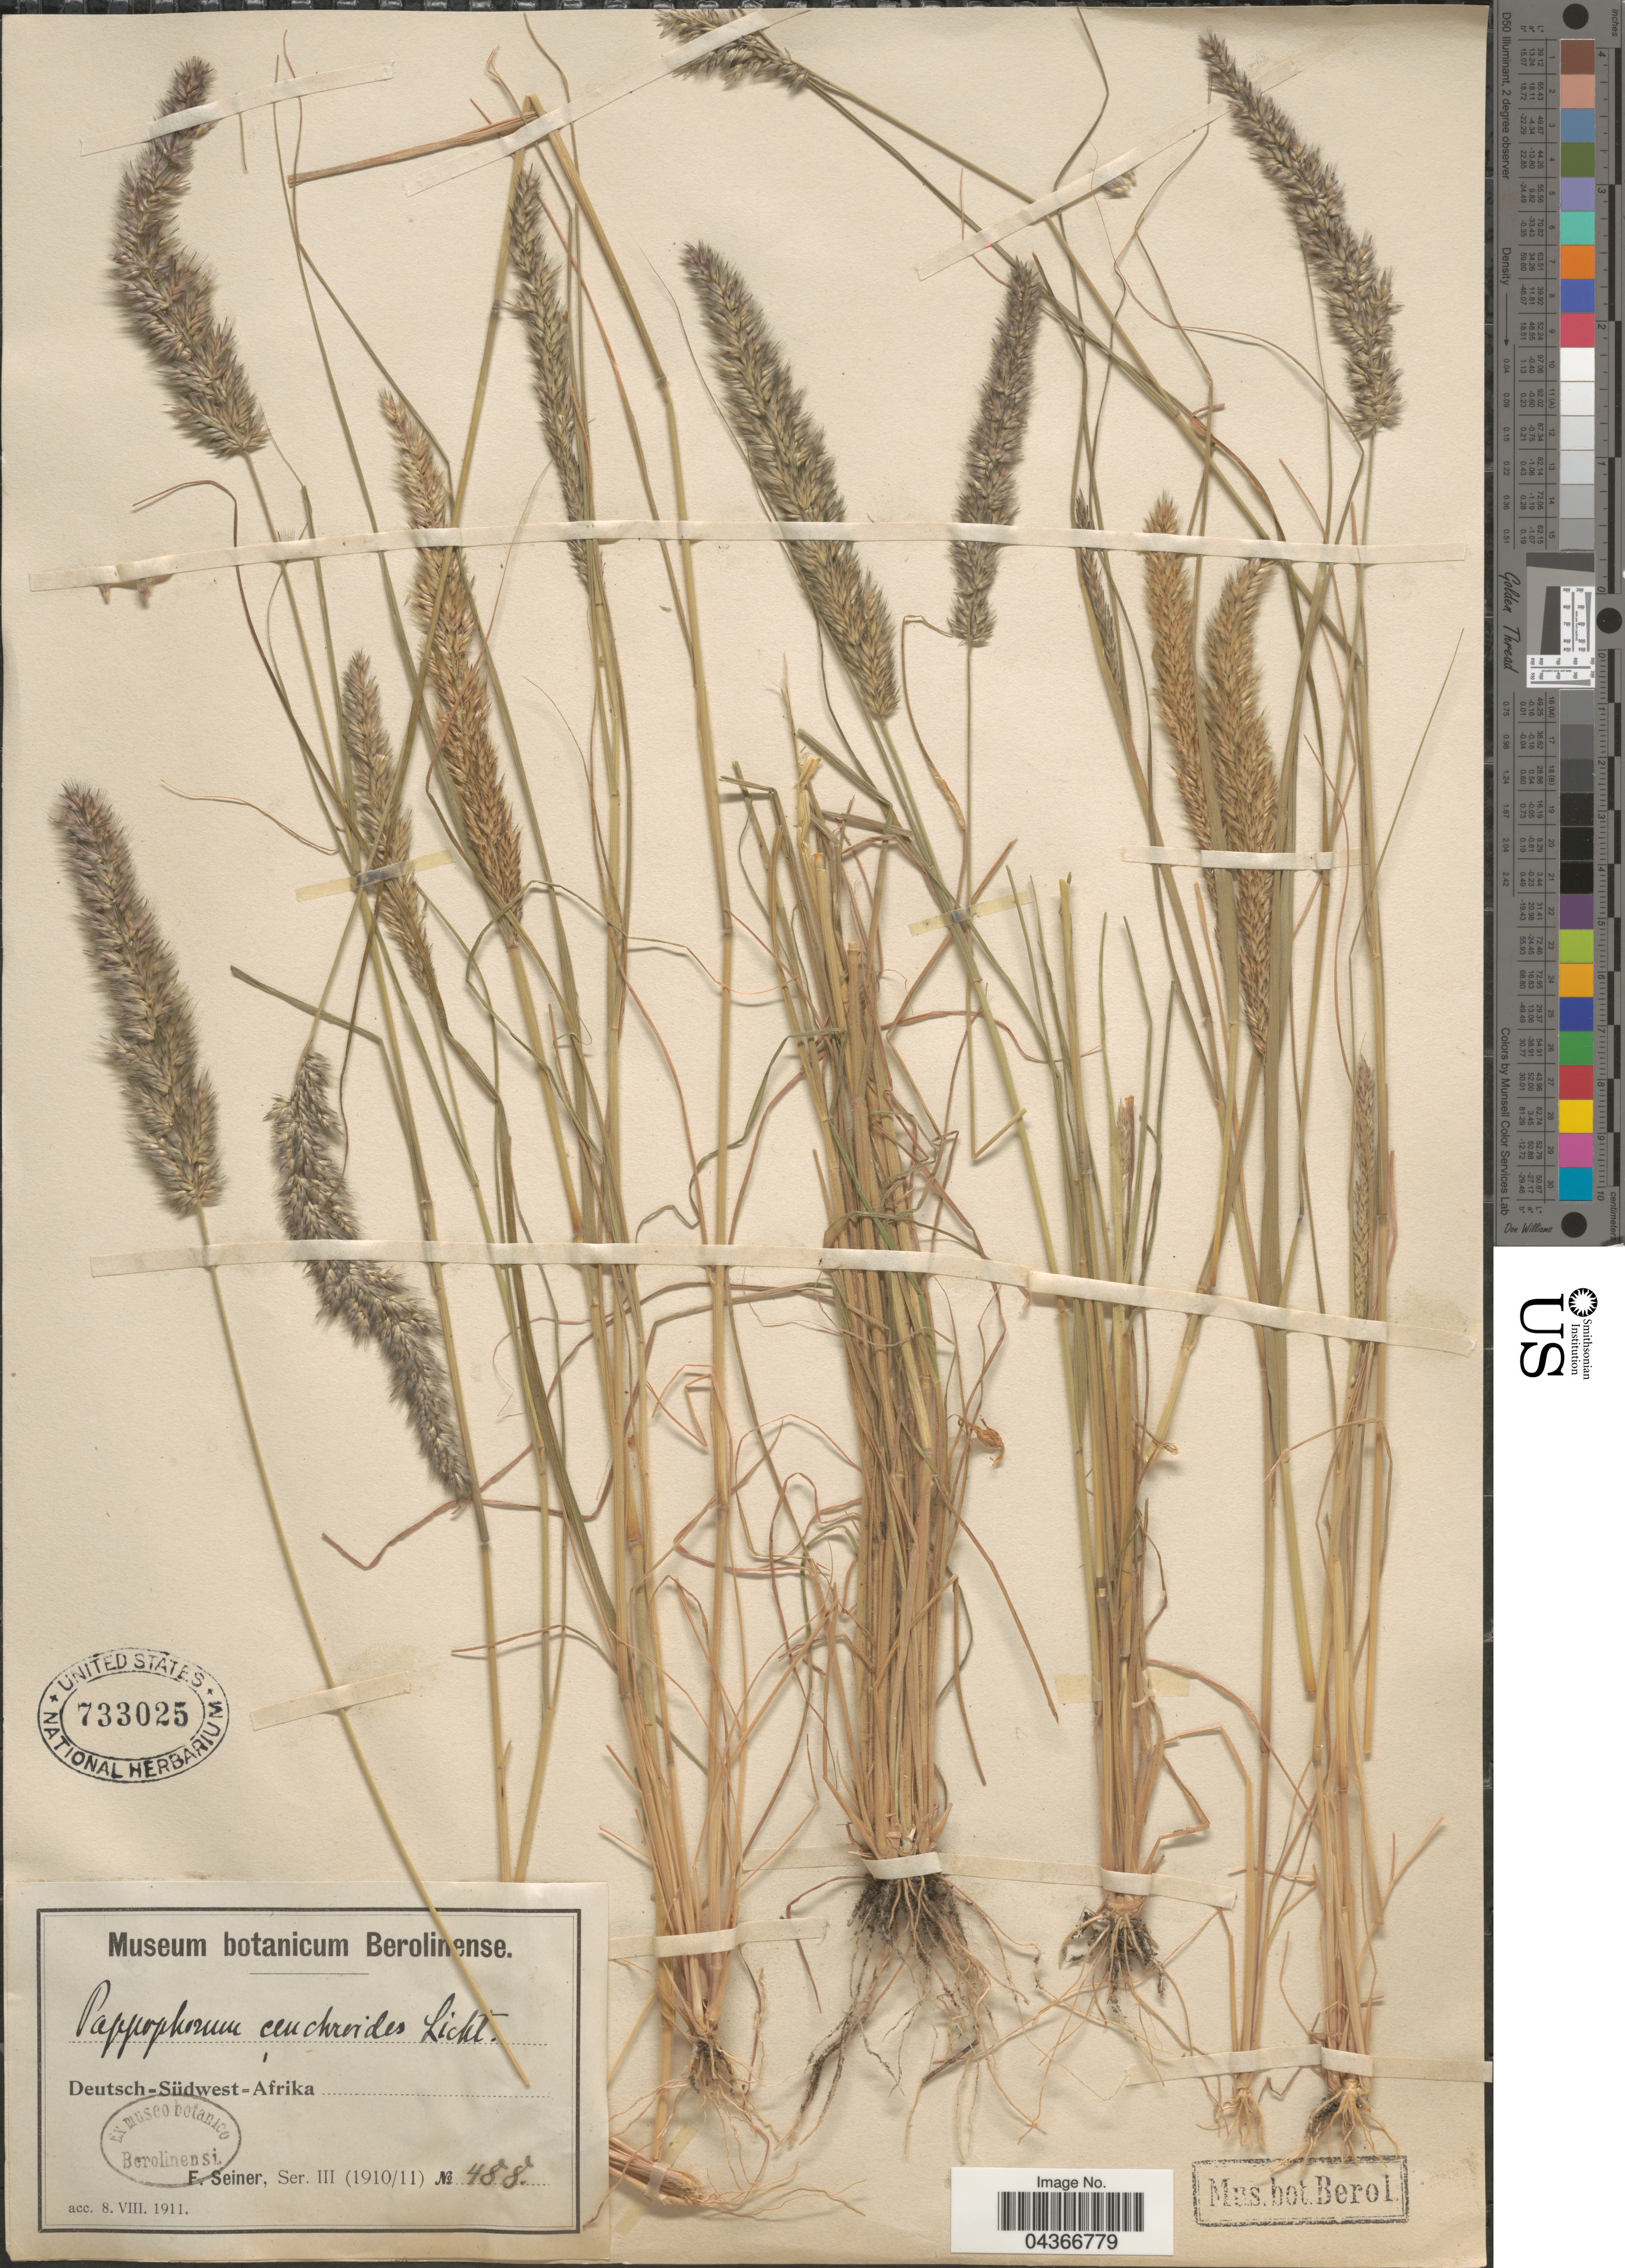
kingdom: Plantae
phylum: Tracheophyta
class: Liliopsida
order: Poales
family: Poaceae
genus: Enneapogon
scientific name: Enneapogon cenchroides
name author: (Licht. ex Roem. & Schult.) C.E. Hubb.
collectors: F. Seiner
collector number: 488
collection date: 1910/1911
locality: Deutsch-Südwest Afrika.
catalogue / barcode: US 733025